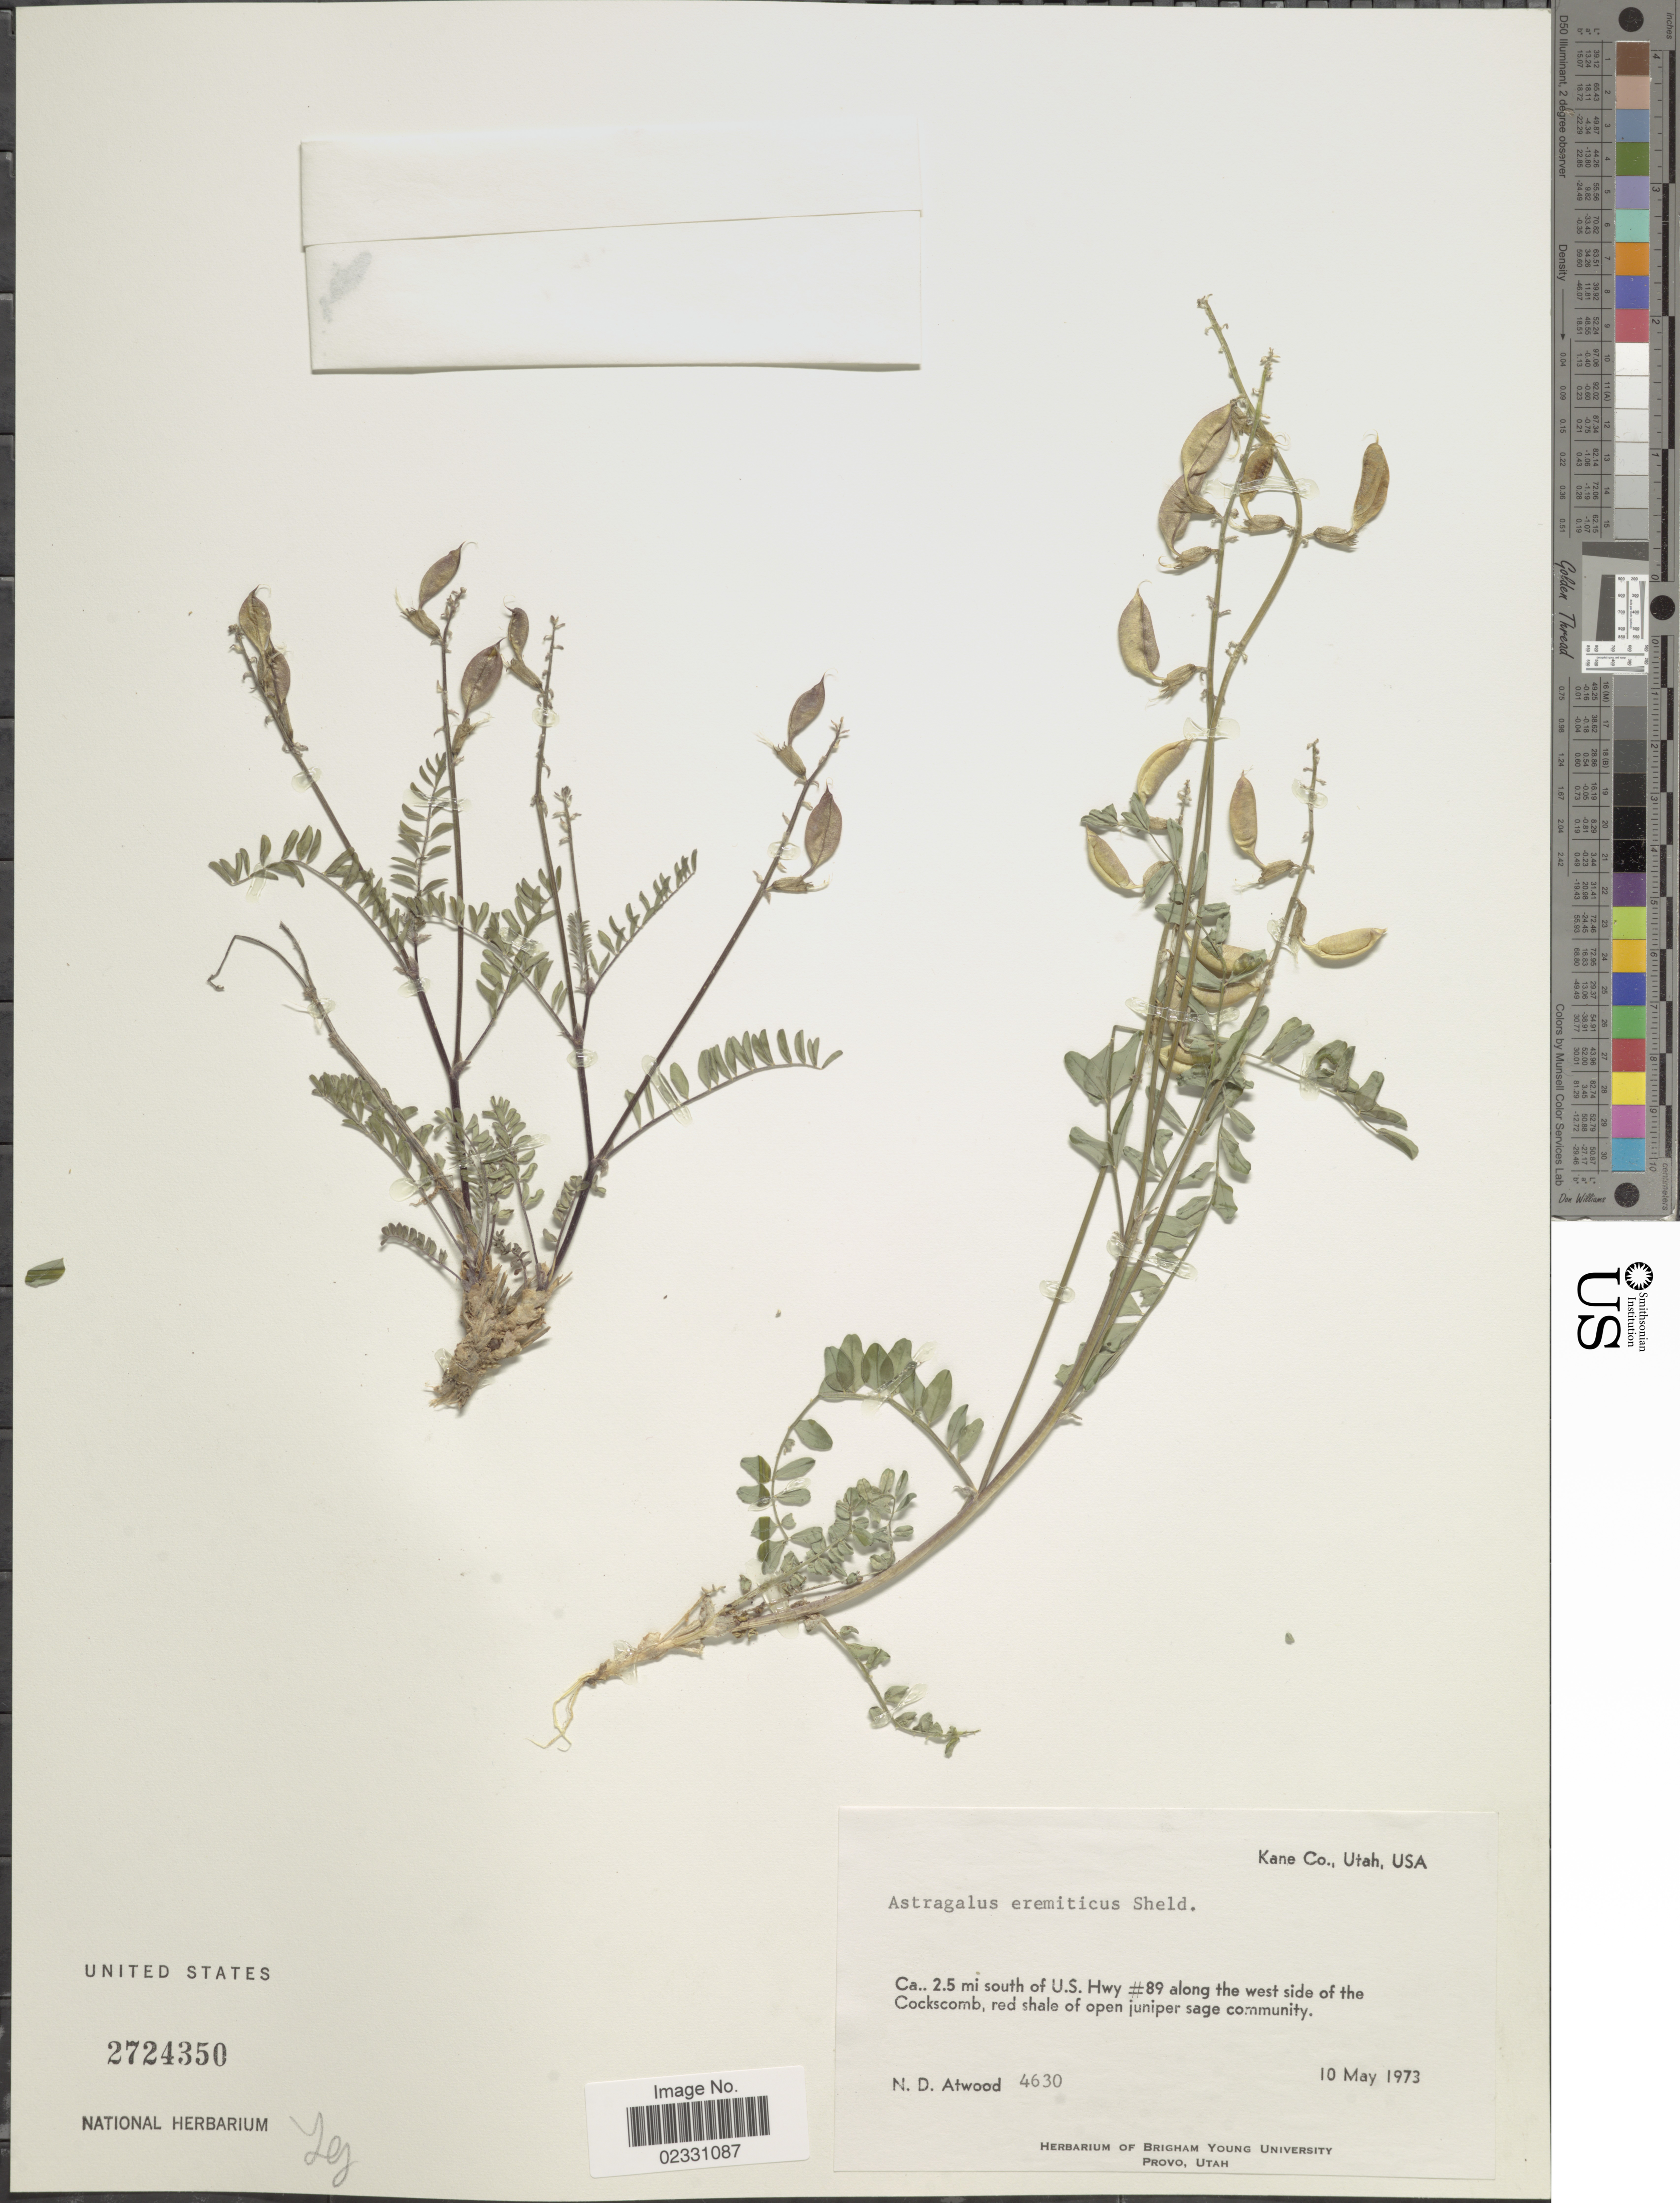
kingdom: Plantae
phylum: Tracheophyta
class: Magnoliopsida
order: Fabales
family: Fabaceae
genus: Astragalus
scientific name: Astragalus eremiticus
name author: E. Sheld.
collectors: N. Atwood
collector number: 4630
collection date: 1973-05-10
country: United States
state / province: Utah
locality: Kane Co. Ca. 2.5 mi south of U.S. Hwy #89 along the west side of the Cockscomb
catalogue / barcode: US 2724350